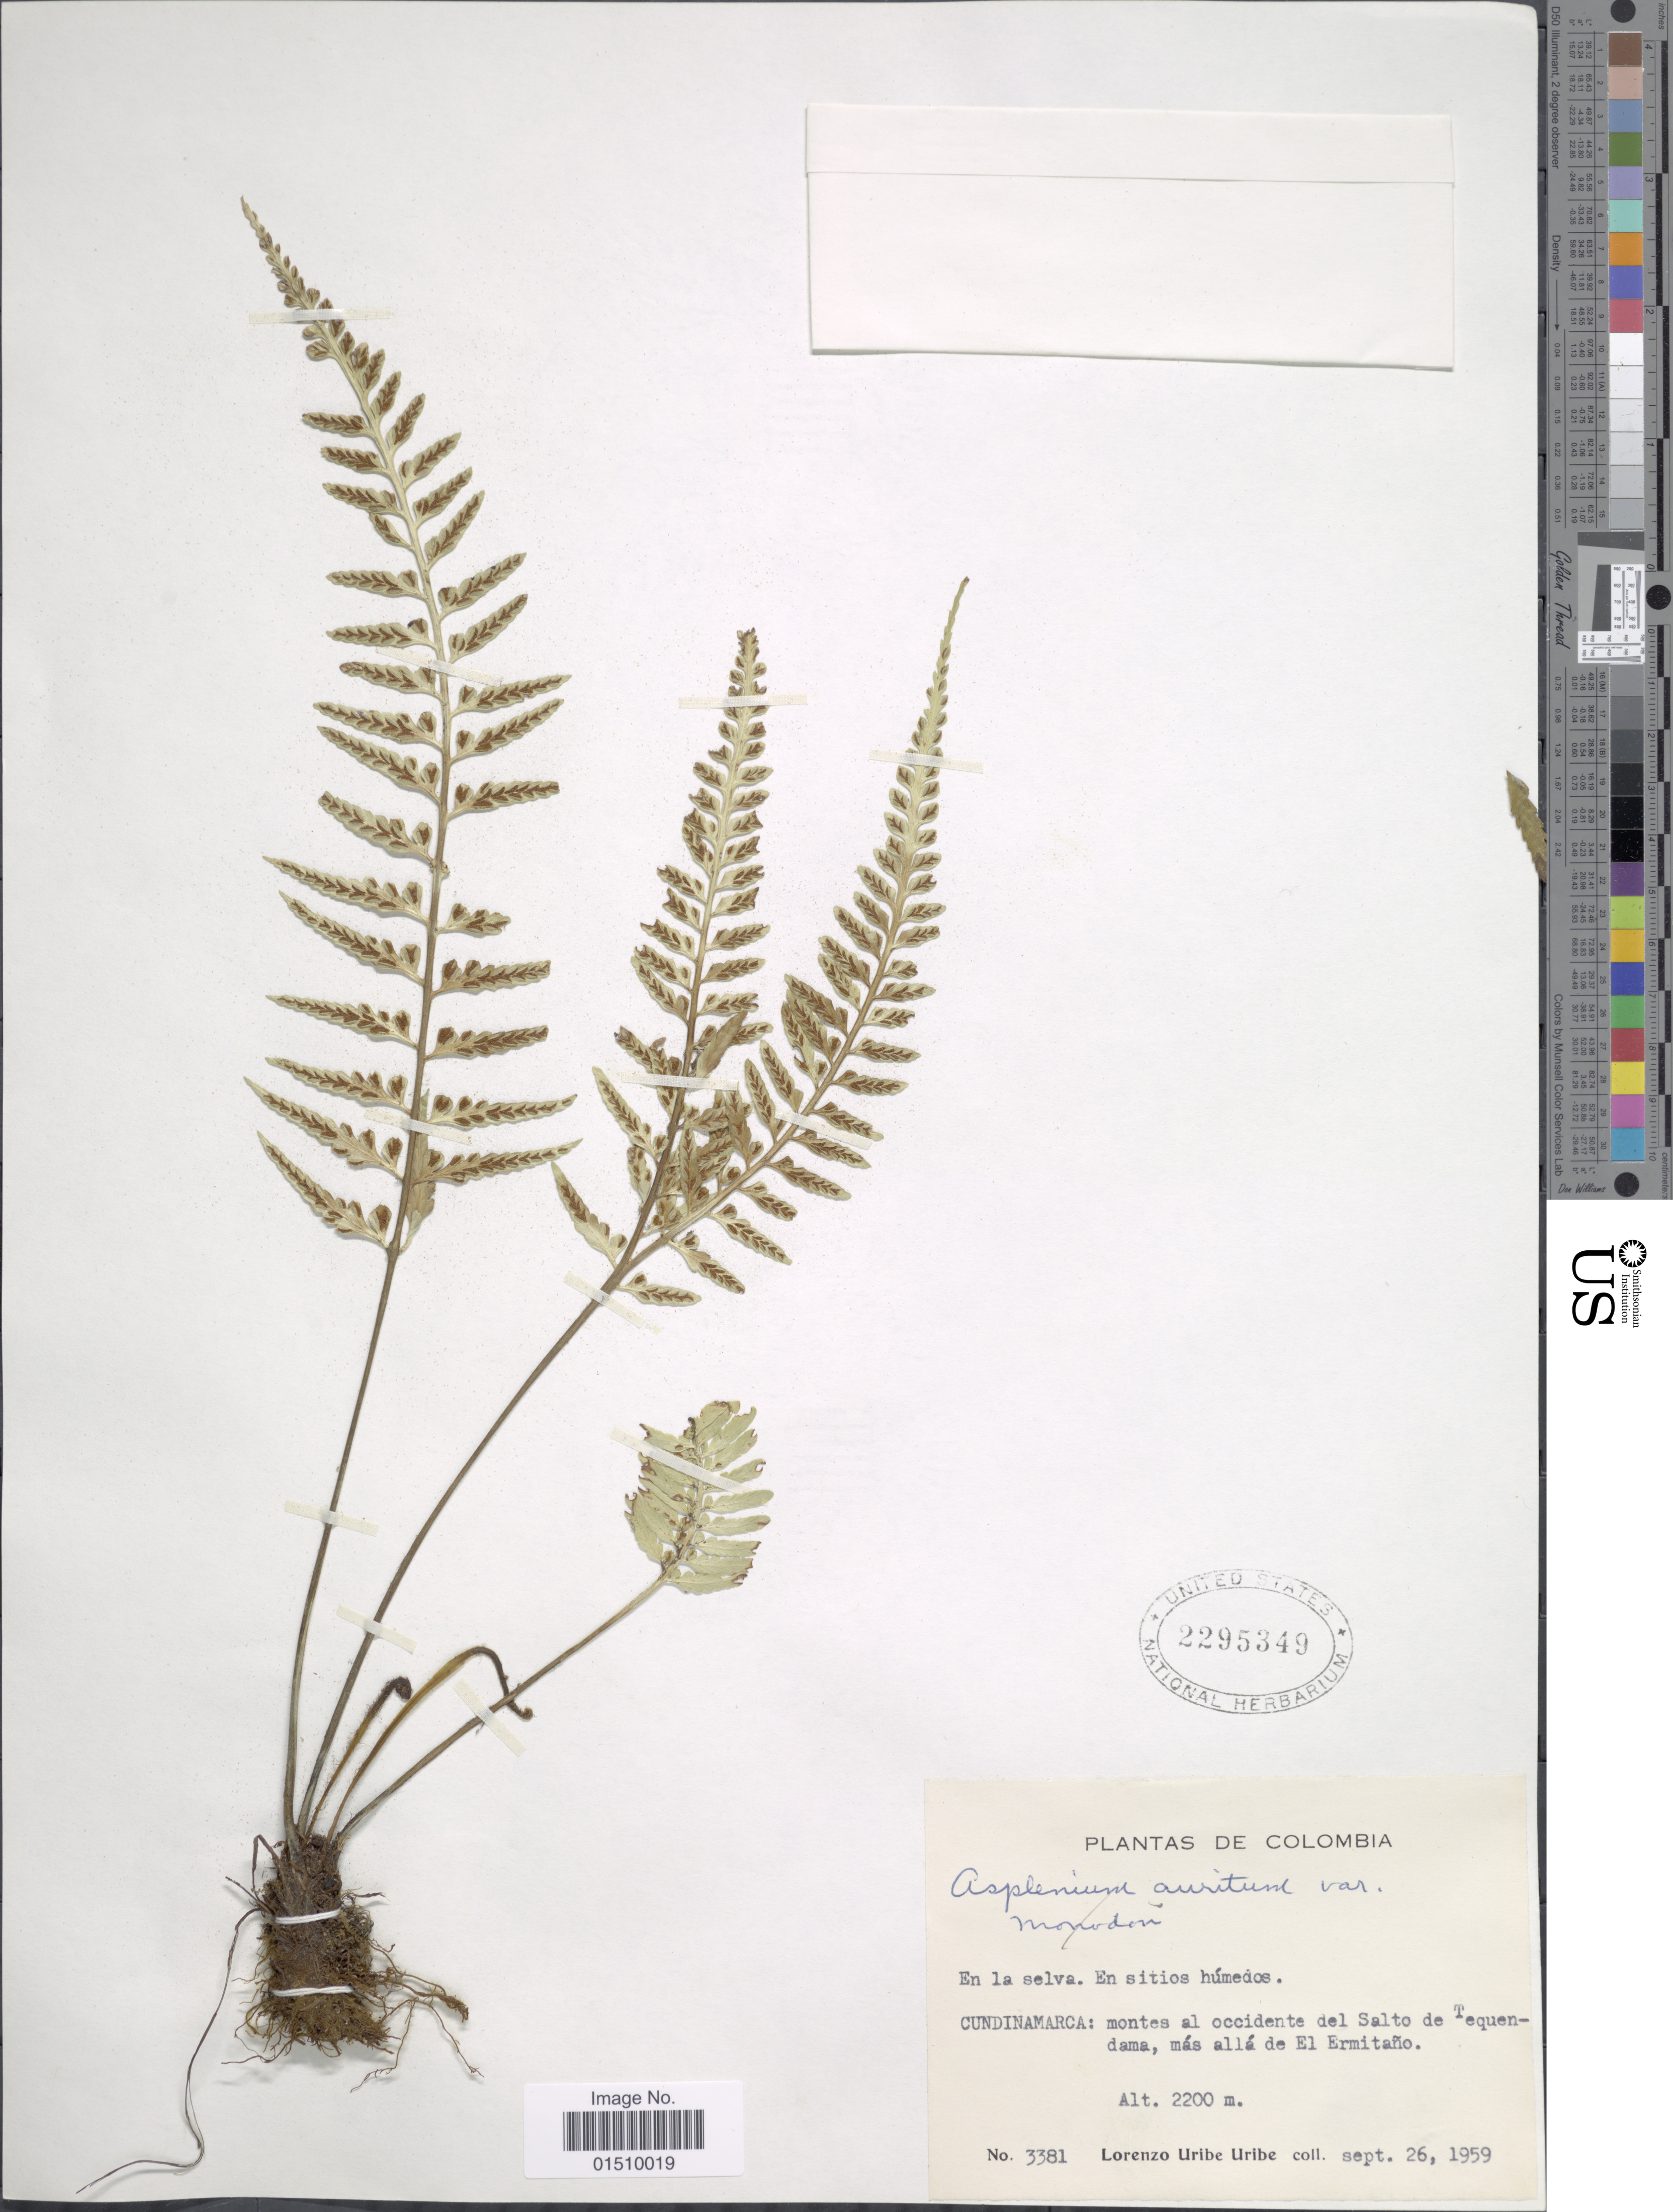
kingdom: Plantae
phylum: Tracheophyta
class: Polypodiopsida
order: Polypodiales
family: Aspleniaceae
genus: Asplenium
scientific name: Asplenium auritum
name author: Sw.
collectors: L. Uribe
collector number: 3381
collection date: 1959-09-26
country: Colombia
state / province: Cundinamarca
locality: Colombia, montes al occidente del Salto de Tequendama, mas alla de El Ermitano.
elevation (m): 2200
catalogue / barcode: US 2295349